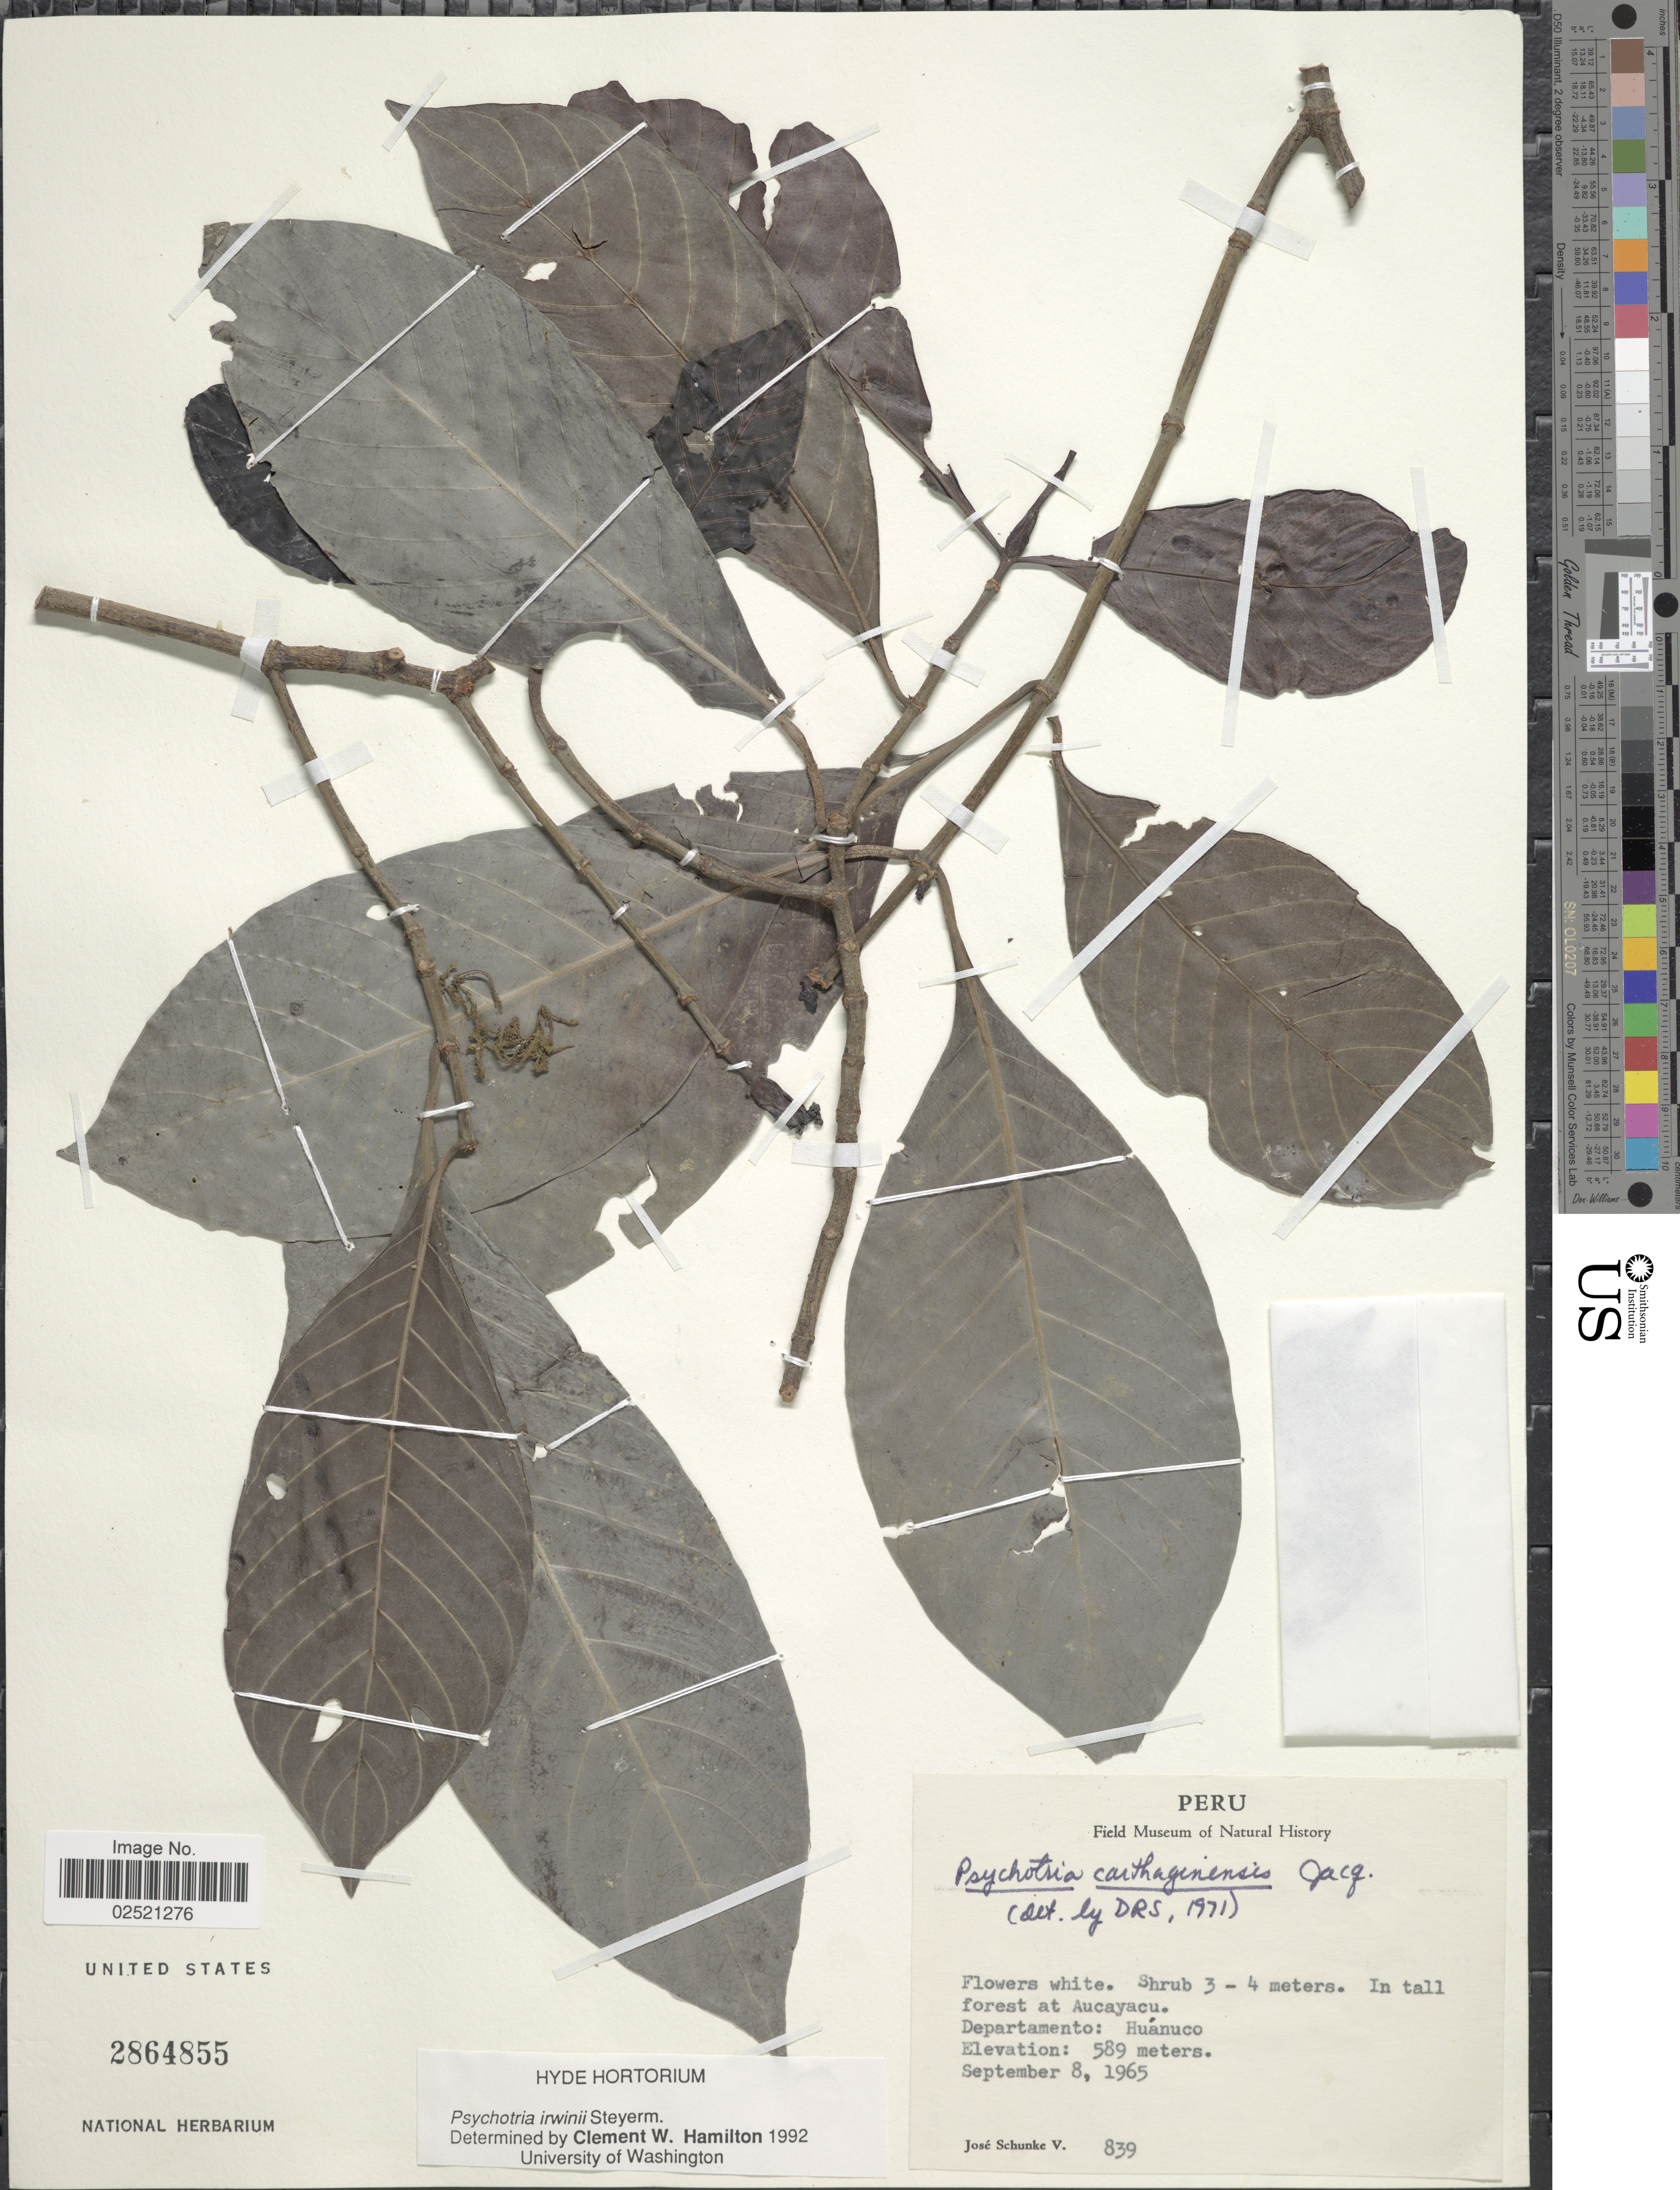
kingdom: Plantae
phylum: Tracheophyta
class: Magnoliopsida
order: Gentianales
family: Rubiaceae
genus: Psychotria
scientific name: Psychotria irwinii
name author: Steyerm.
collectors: J. Schunke Vigo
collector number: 839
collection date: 1965-09-08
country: Peru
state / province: Huánuco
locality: In tall forest at Aucayacu.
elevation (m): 589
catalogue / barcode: US 2864855